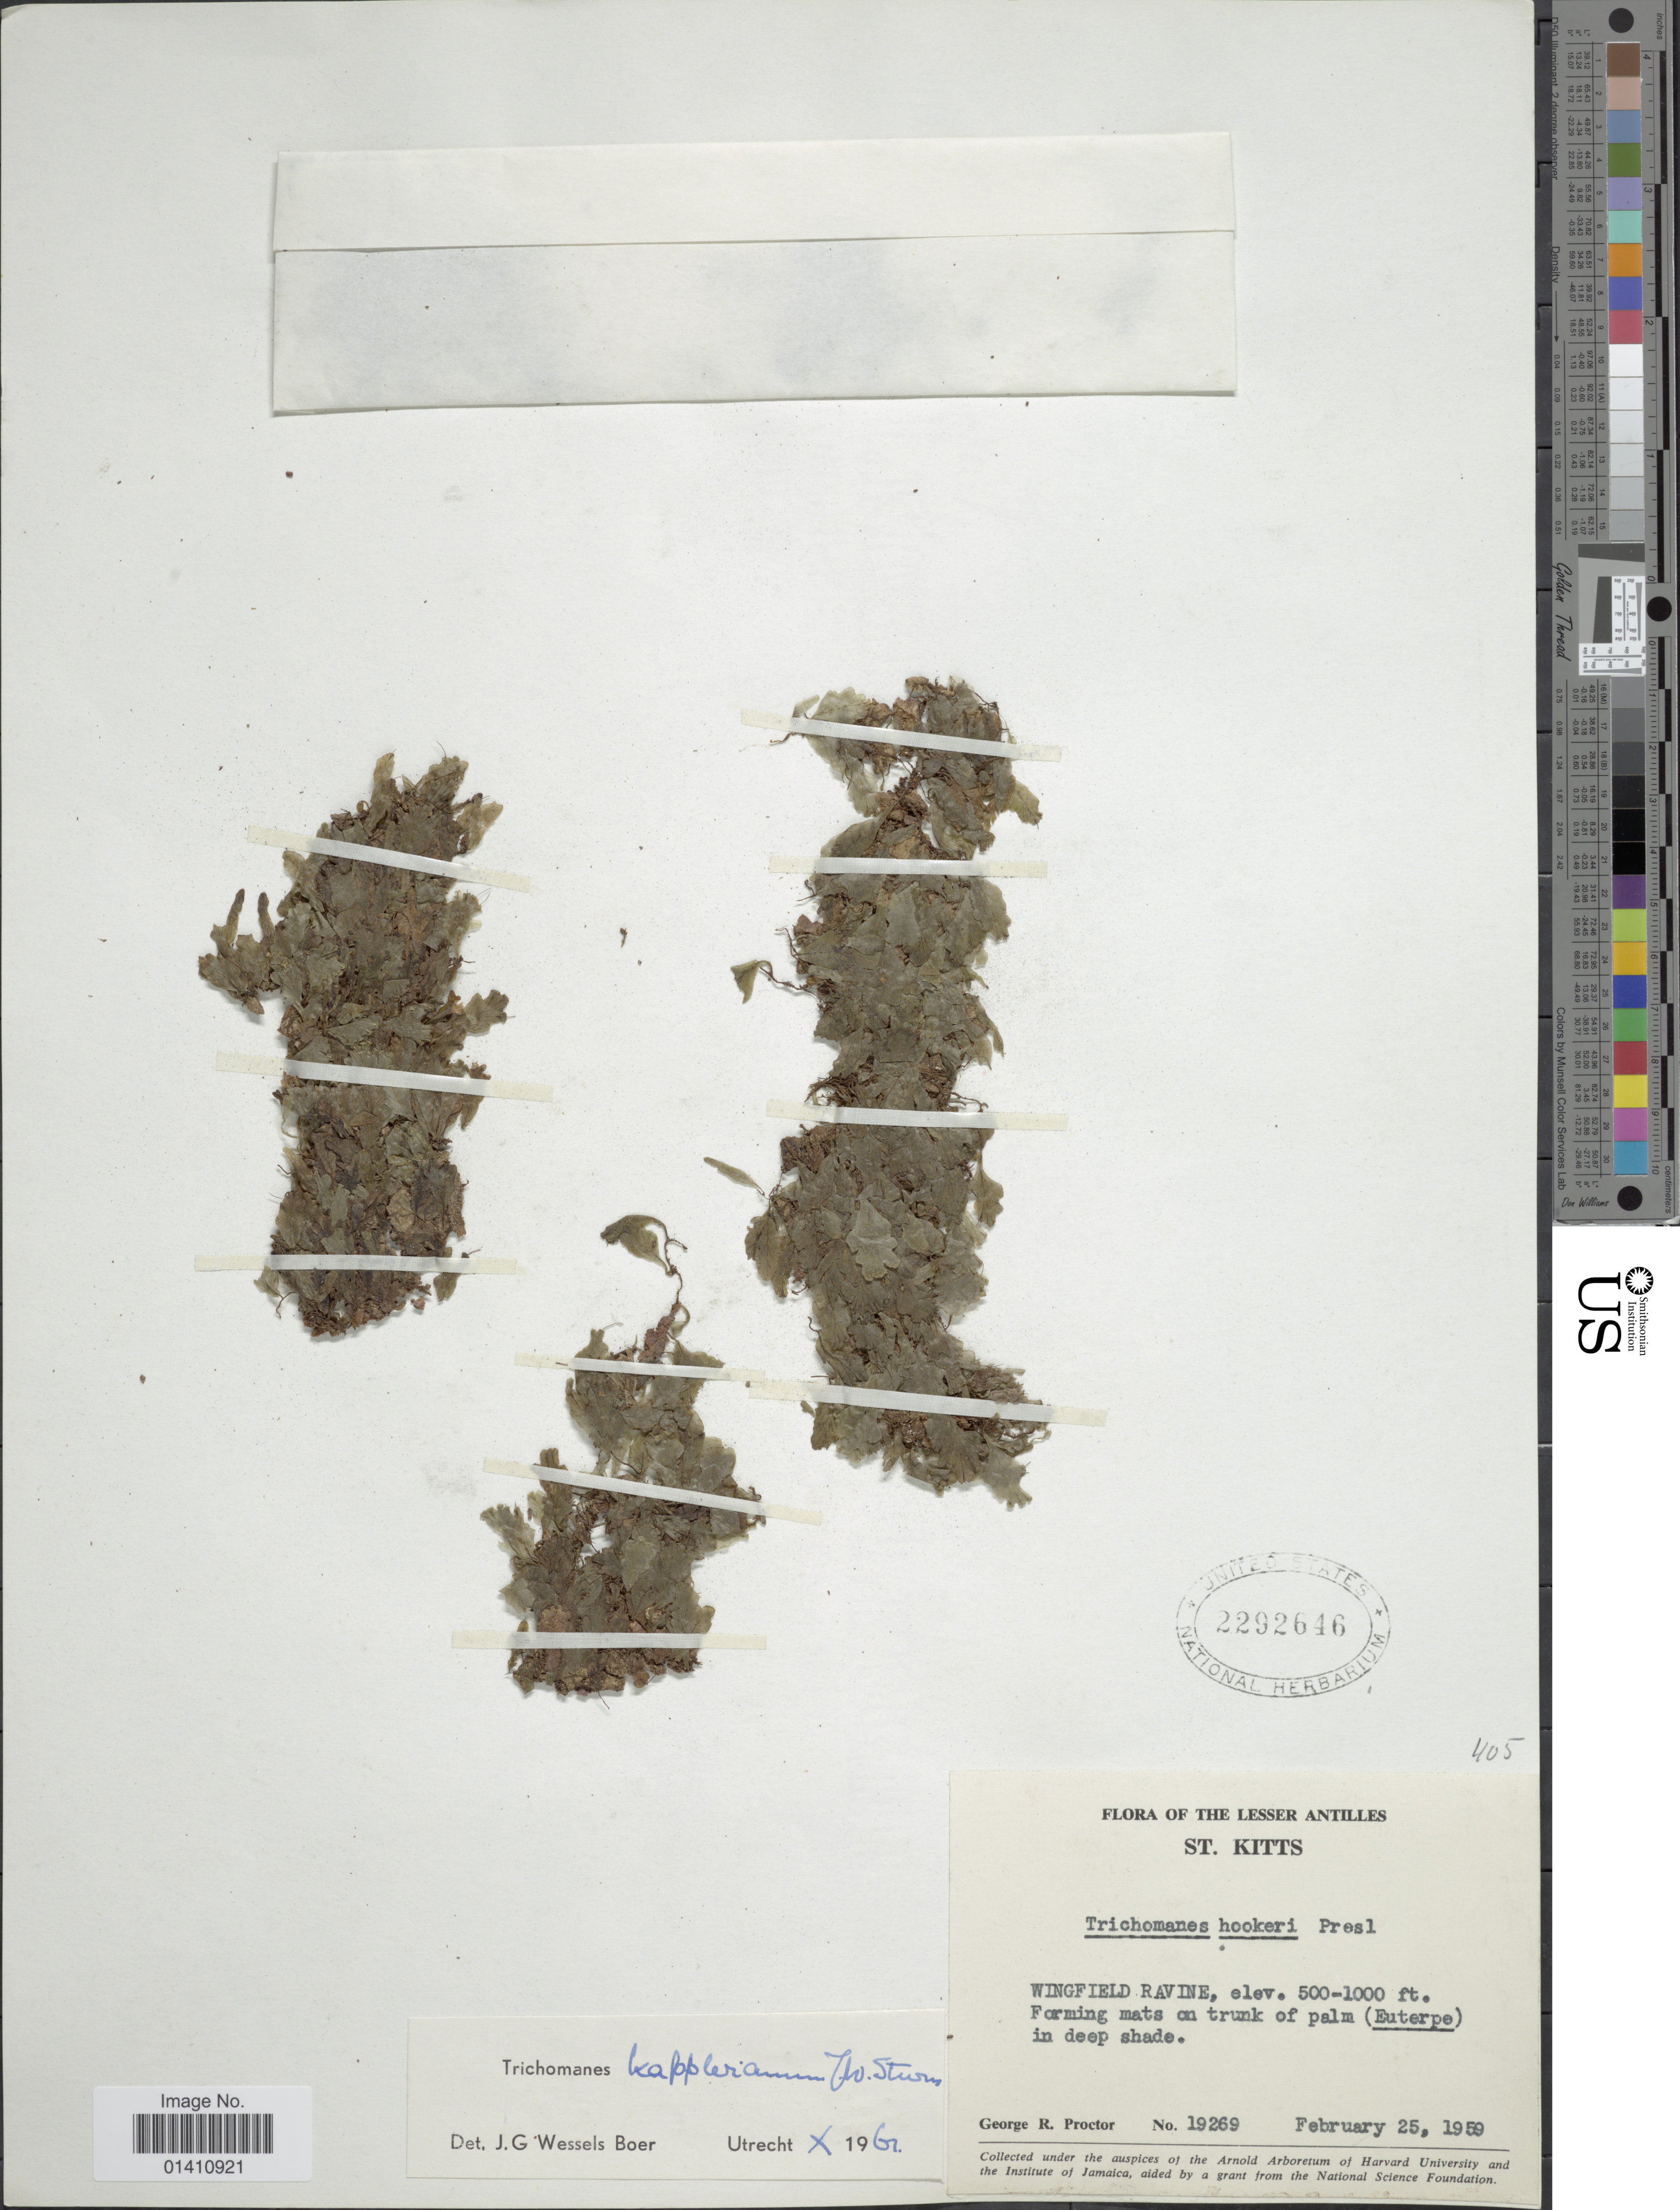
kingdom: Plantae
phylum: Tracheophyta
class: Polypodiopsida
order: Hymenophyllales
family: Hymenophyllaceae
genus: Didymoglossum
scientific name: Didymoglossum kapplerianum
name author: (Sturm) Ebihara & Dubuisson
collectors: G. R. Proctor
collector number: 19269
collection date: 1959-02-25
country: St. Christopher-Nevis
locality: The Lesser Antilles, St. Kitts. Wingfield Ravine.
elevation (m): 152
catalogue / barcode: US 2292646